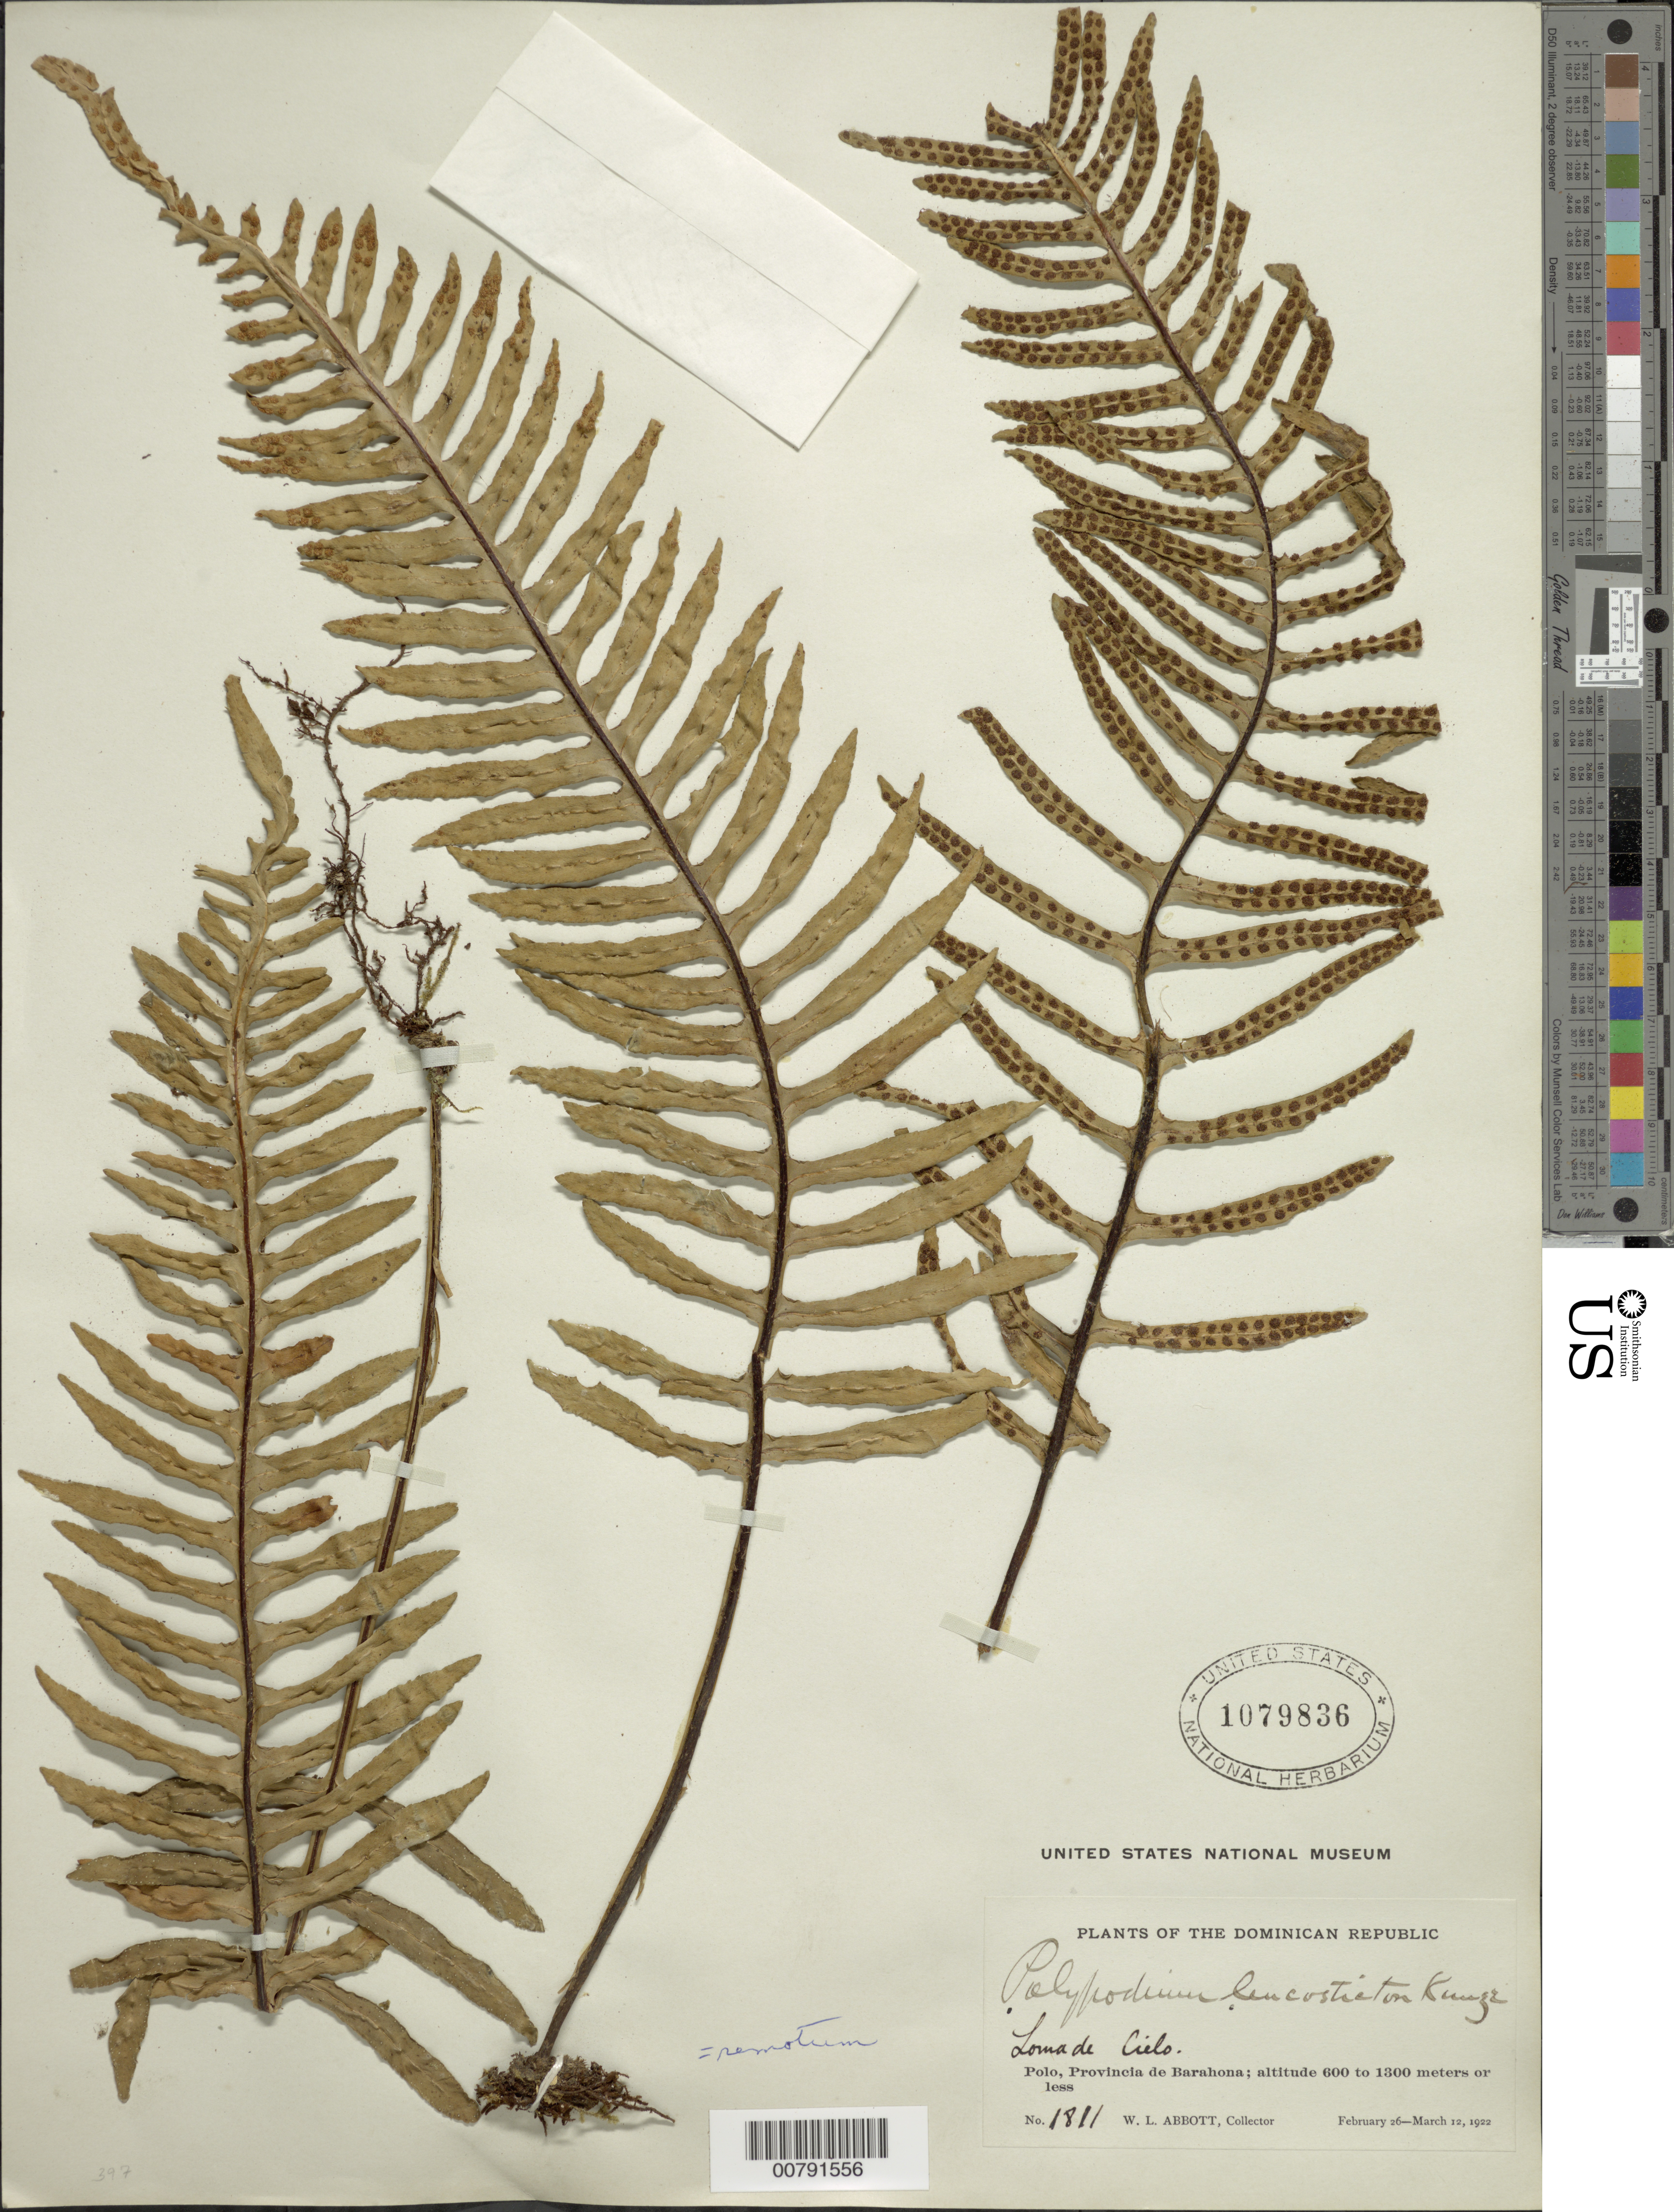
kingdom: Plantae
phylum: Tracheophyta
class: Polypodiopsida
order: Polypodiales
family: Polypodiaceae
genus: Pleopeltis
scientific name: Pleopeltis remota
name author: (Desv.) A.R. Sm.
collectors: W. L. Abbott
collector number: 1811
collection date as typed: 26 Feb 1922 12 Mar 1922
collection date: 1922-02-26/1922-03-12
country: Dominican Republic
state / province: Barahona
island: Hispaniola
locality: Polo, Loma de Cielo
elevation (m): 600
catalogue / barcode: US 1079836